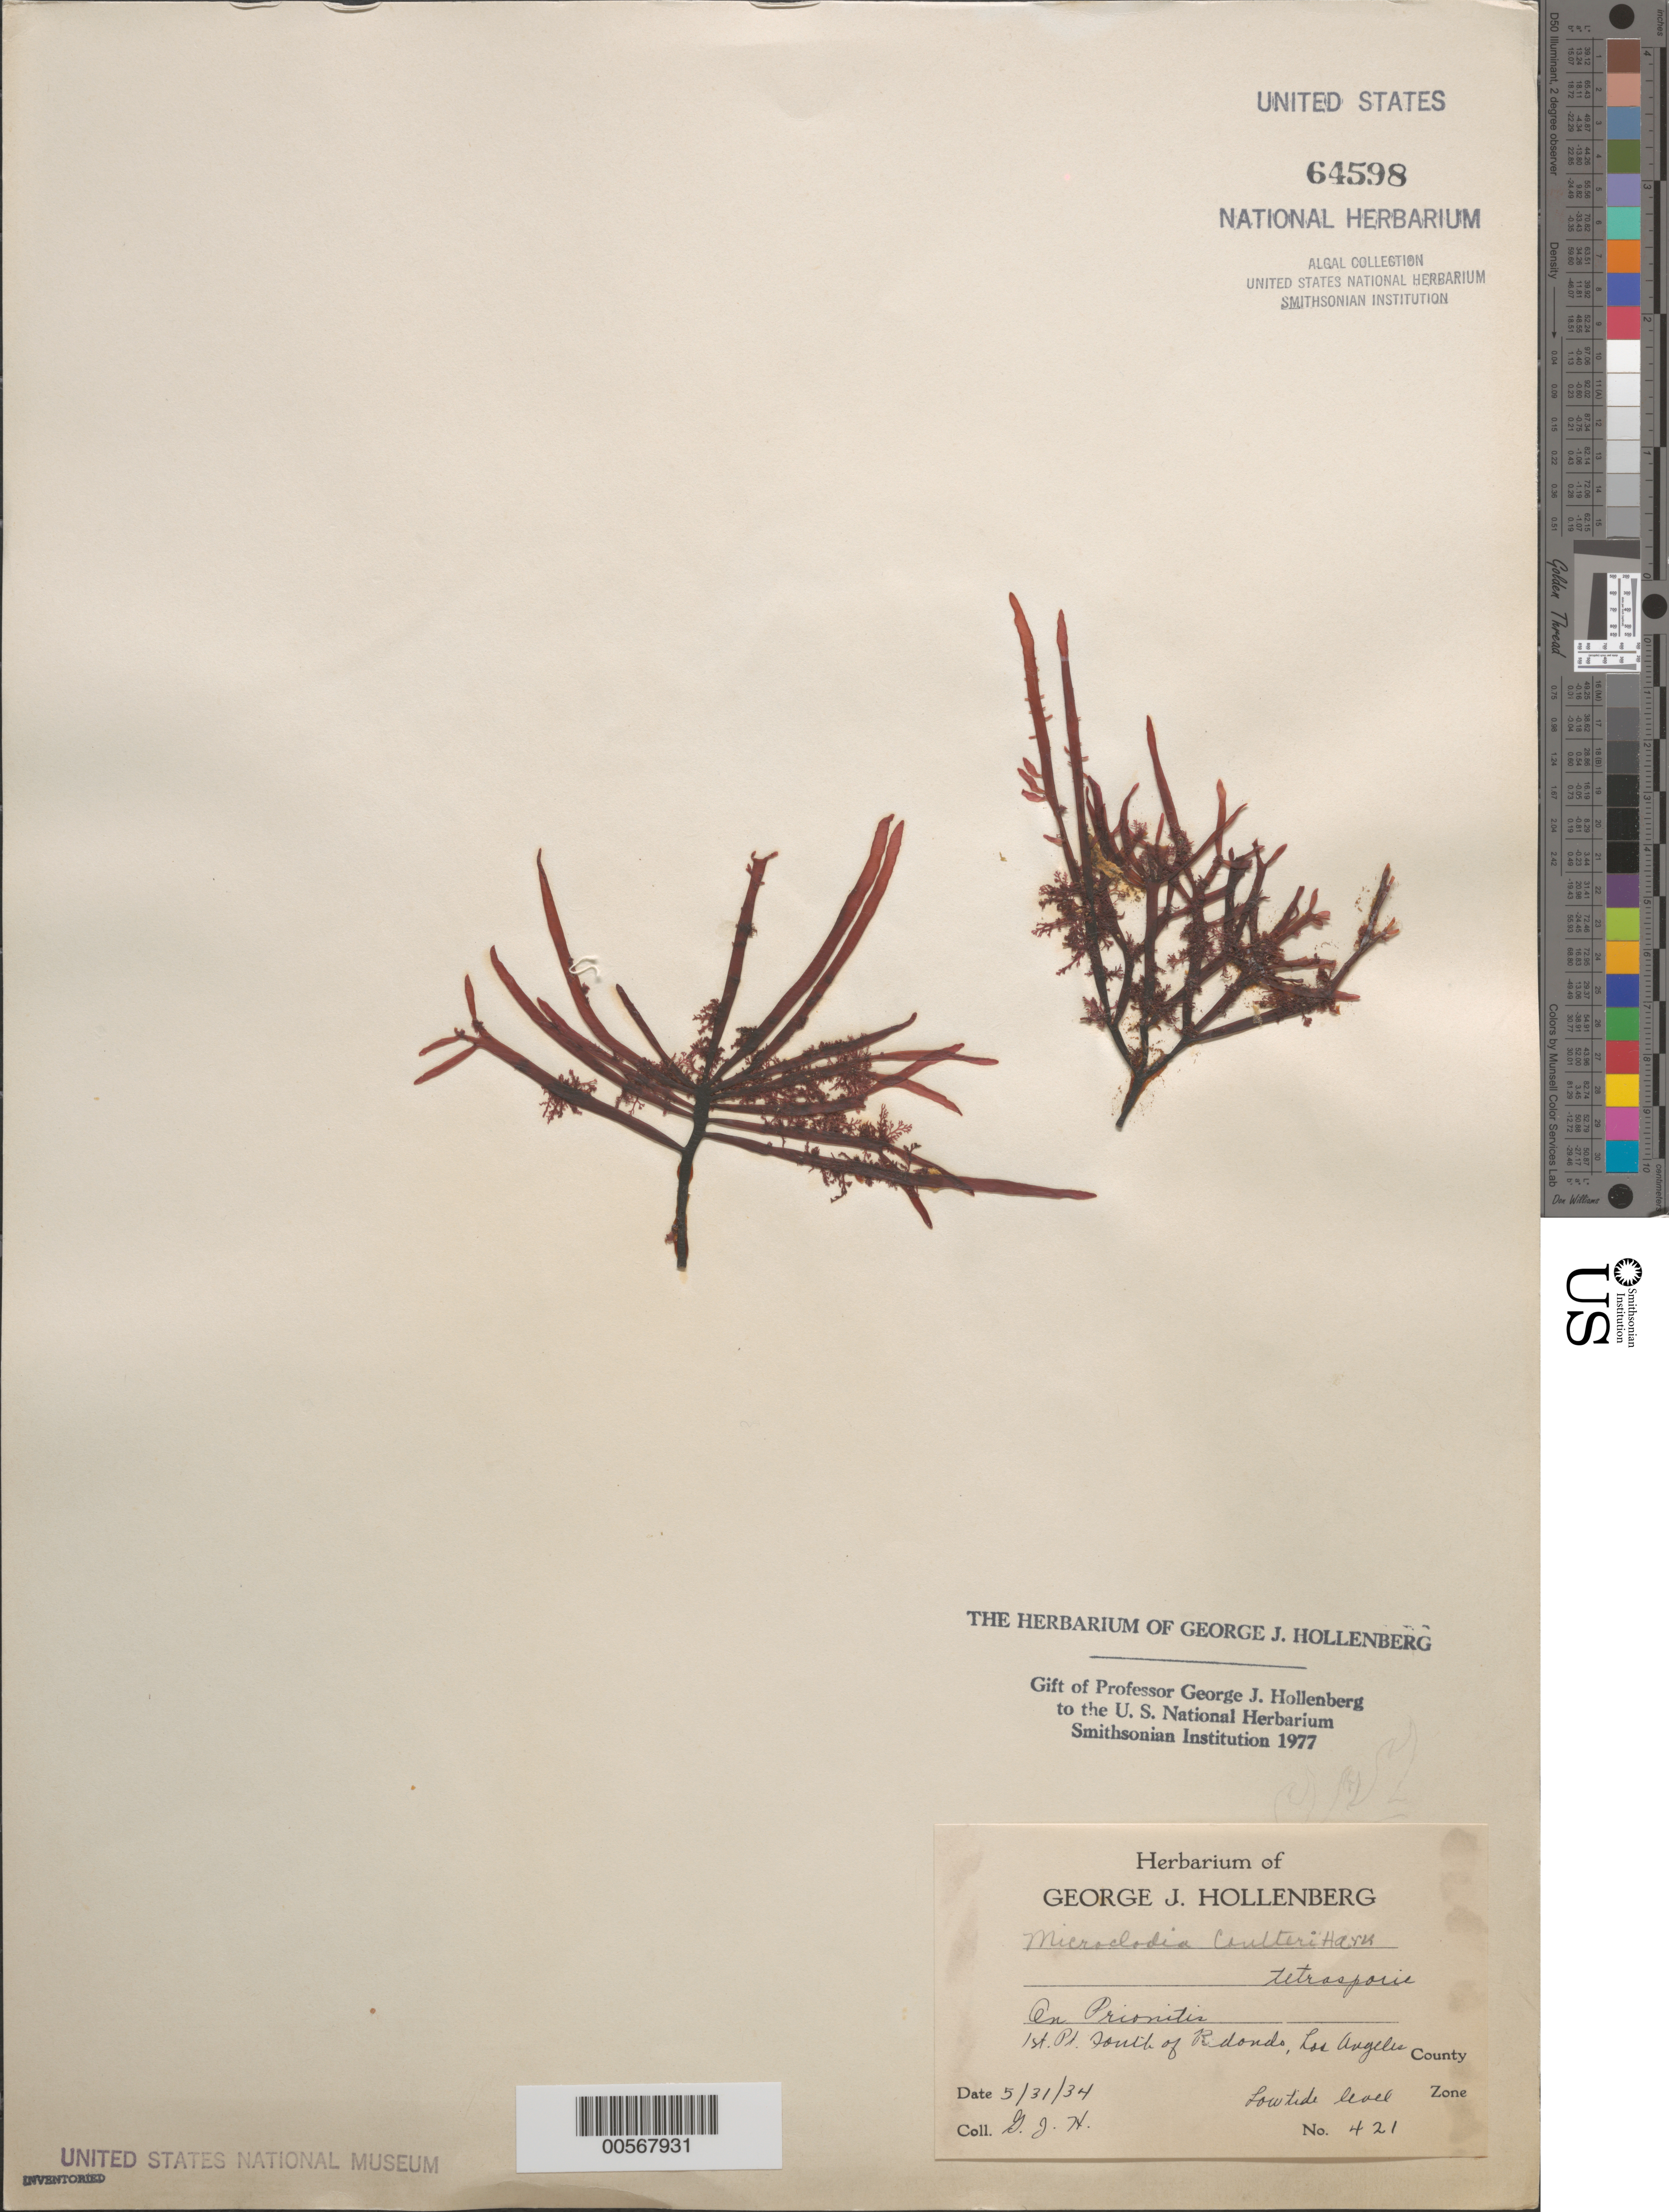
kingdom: Plantae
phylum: Rhodophyta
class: Florideophyceae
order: Ceramiales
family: Ceramiaceae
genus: Microcladia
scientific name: Microcladia coulteri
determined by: Hollenberg, George J.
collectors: G. Hollenberg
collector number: GJH 421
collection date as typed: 31 May 1934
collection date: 1934-05-31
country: United States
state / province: California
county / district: Los Angeles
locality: First point south of Redondo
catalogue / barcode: US 64598